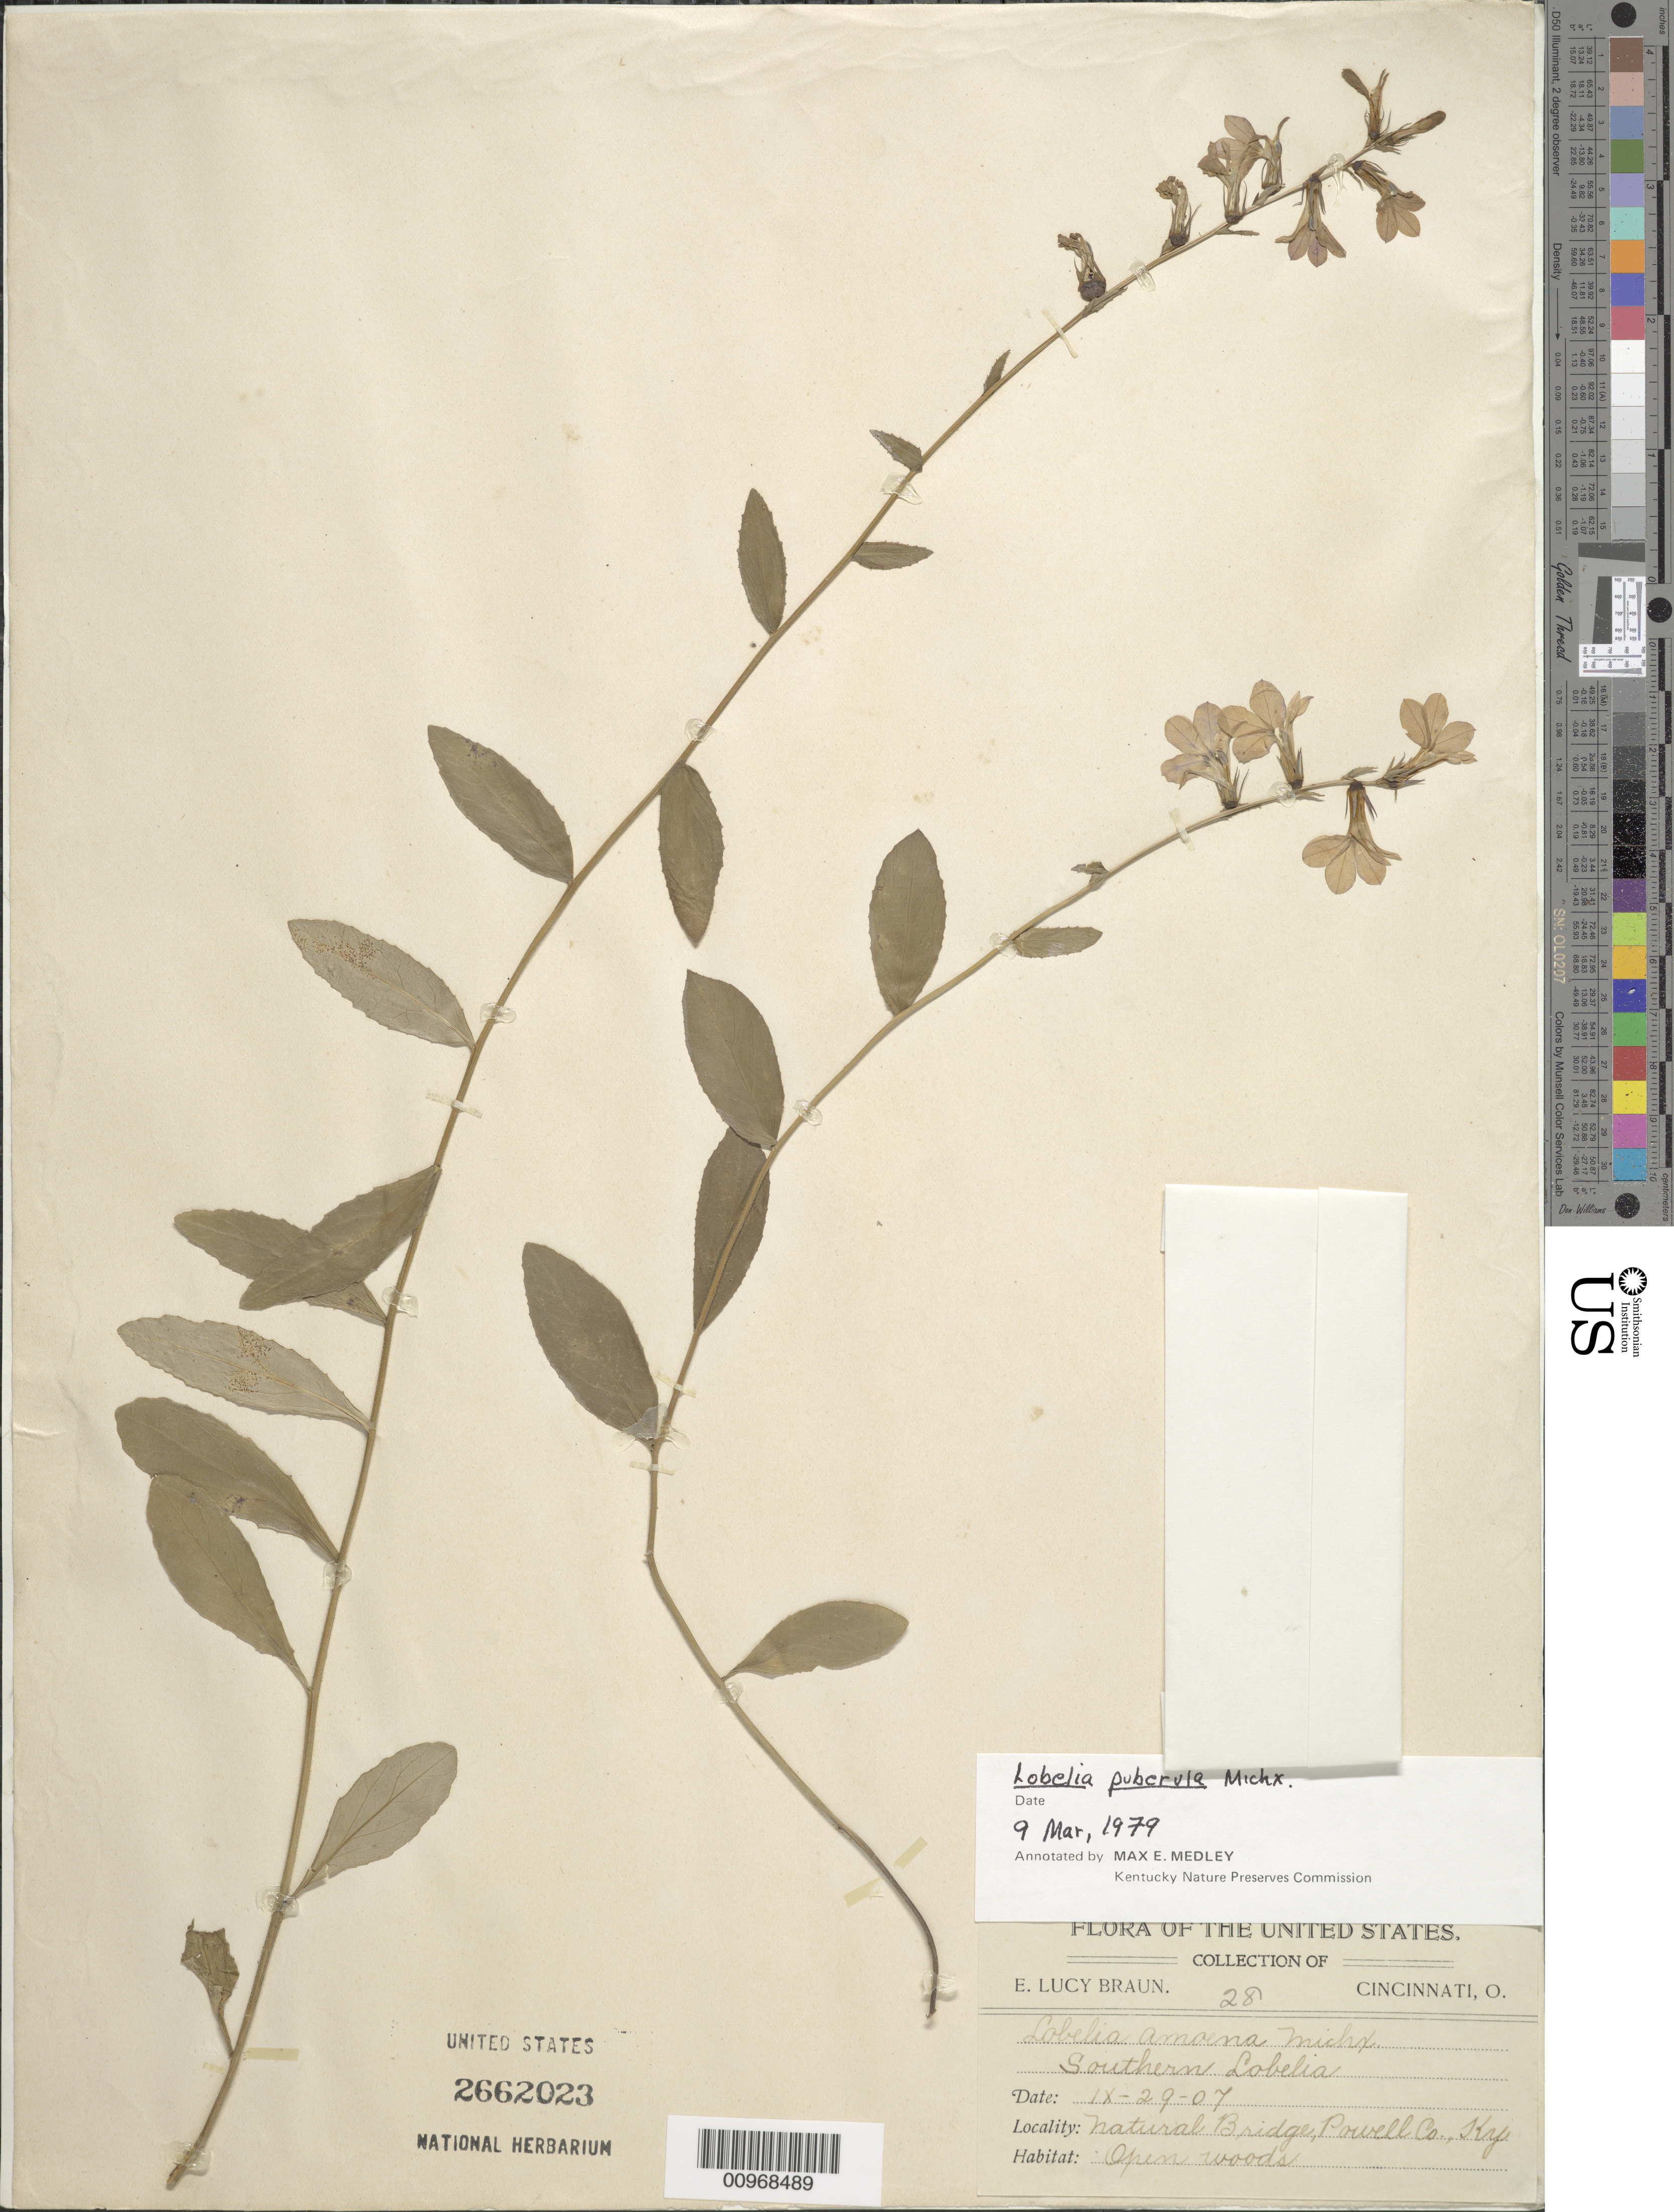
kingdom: Plantae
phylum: Tracheophyta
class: Magnoliopsida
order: Asterales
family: Campanulaceae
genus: Lobelia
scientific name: Lobelia puberula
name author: Michx.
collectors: E. L. Braun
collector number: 28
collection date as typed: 29 Sep 1907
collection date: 1907-09-29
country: United States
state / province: Kentucky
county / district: Powell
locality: Natural bridge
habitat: open woods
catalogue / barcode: US 2662023